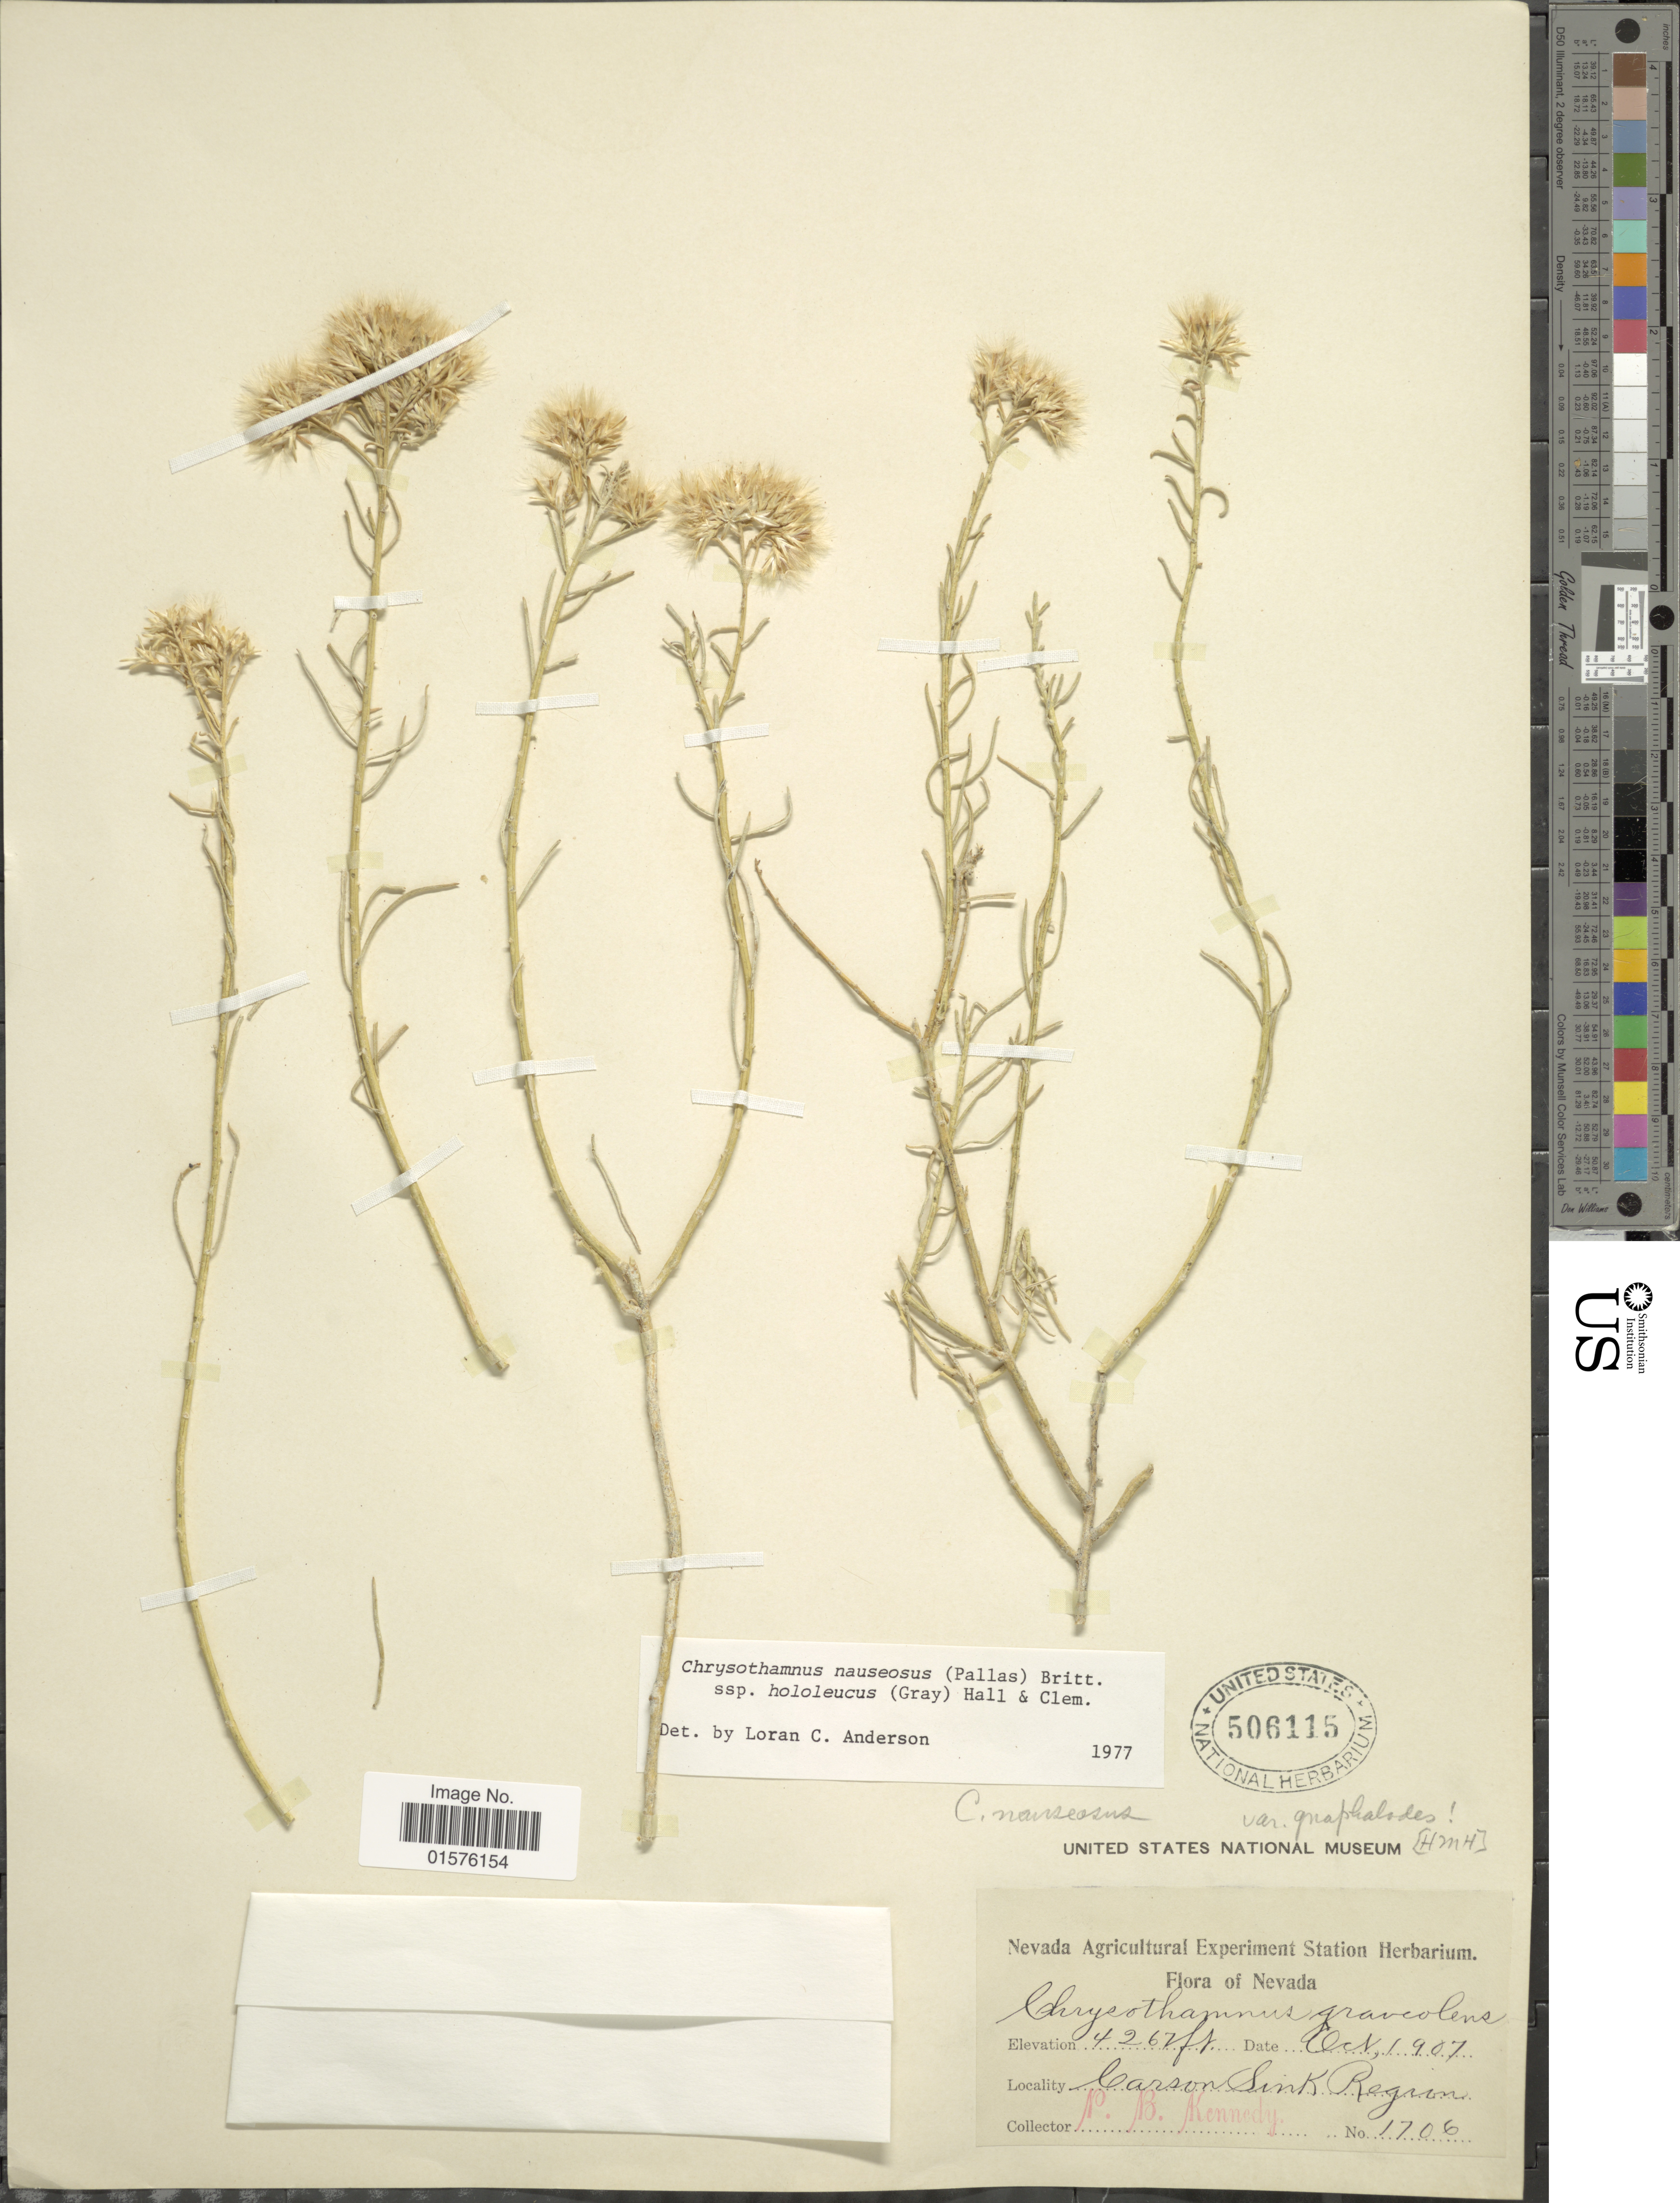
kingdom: Plantae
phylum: Tracheophyta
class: Magnoliopsida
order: Asterales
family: Asteraceae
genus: Ericameria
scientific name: Ericameria nauseosa var. hololeuca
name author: (A. Gray) G.L. Nesom & G.I. Baird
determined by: Urbatsch, Lowell E., Curator (LSU), Louisiana State University (UNITED STATES)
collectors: P. B. Kennedy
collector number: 1706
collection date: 1907-10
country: United States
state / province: Nevada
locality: Carson Sink Region.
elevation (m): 1301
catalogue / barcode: US 506115